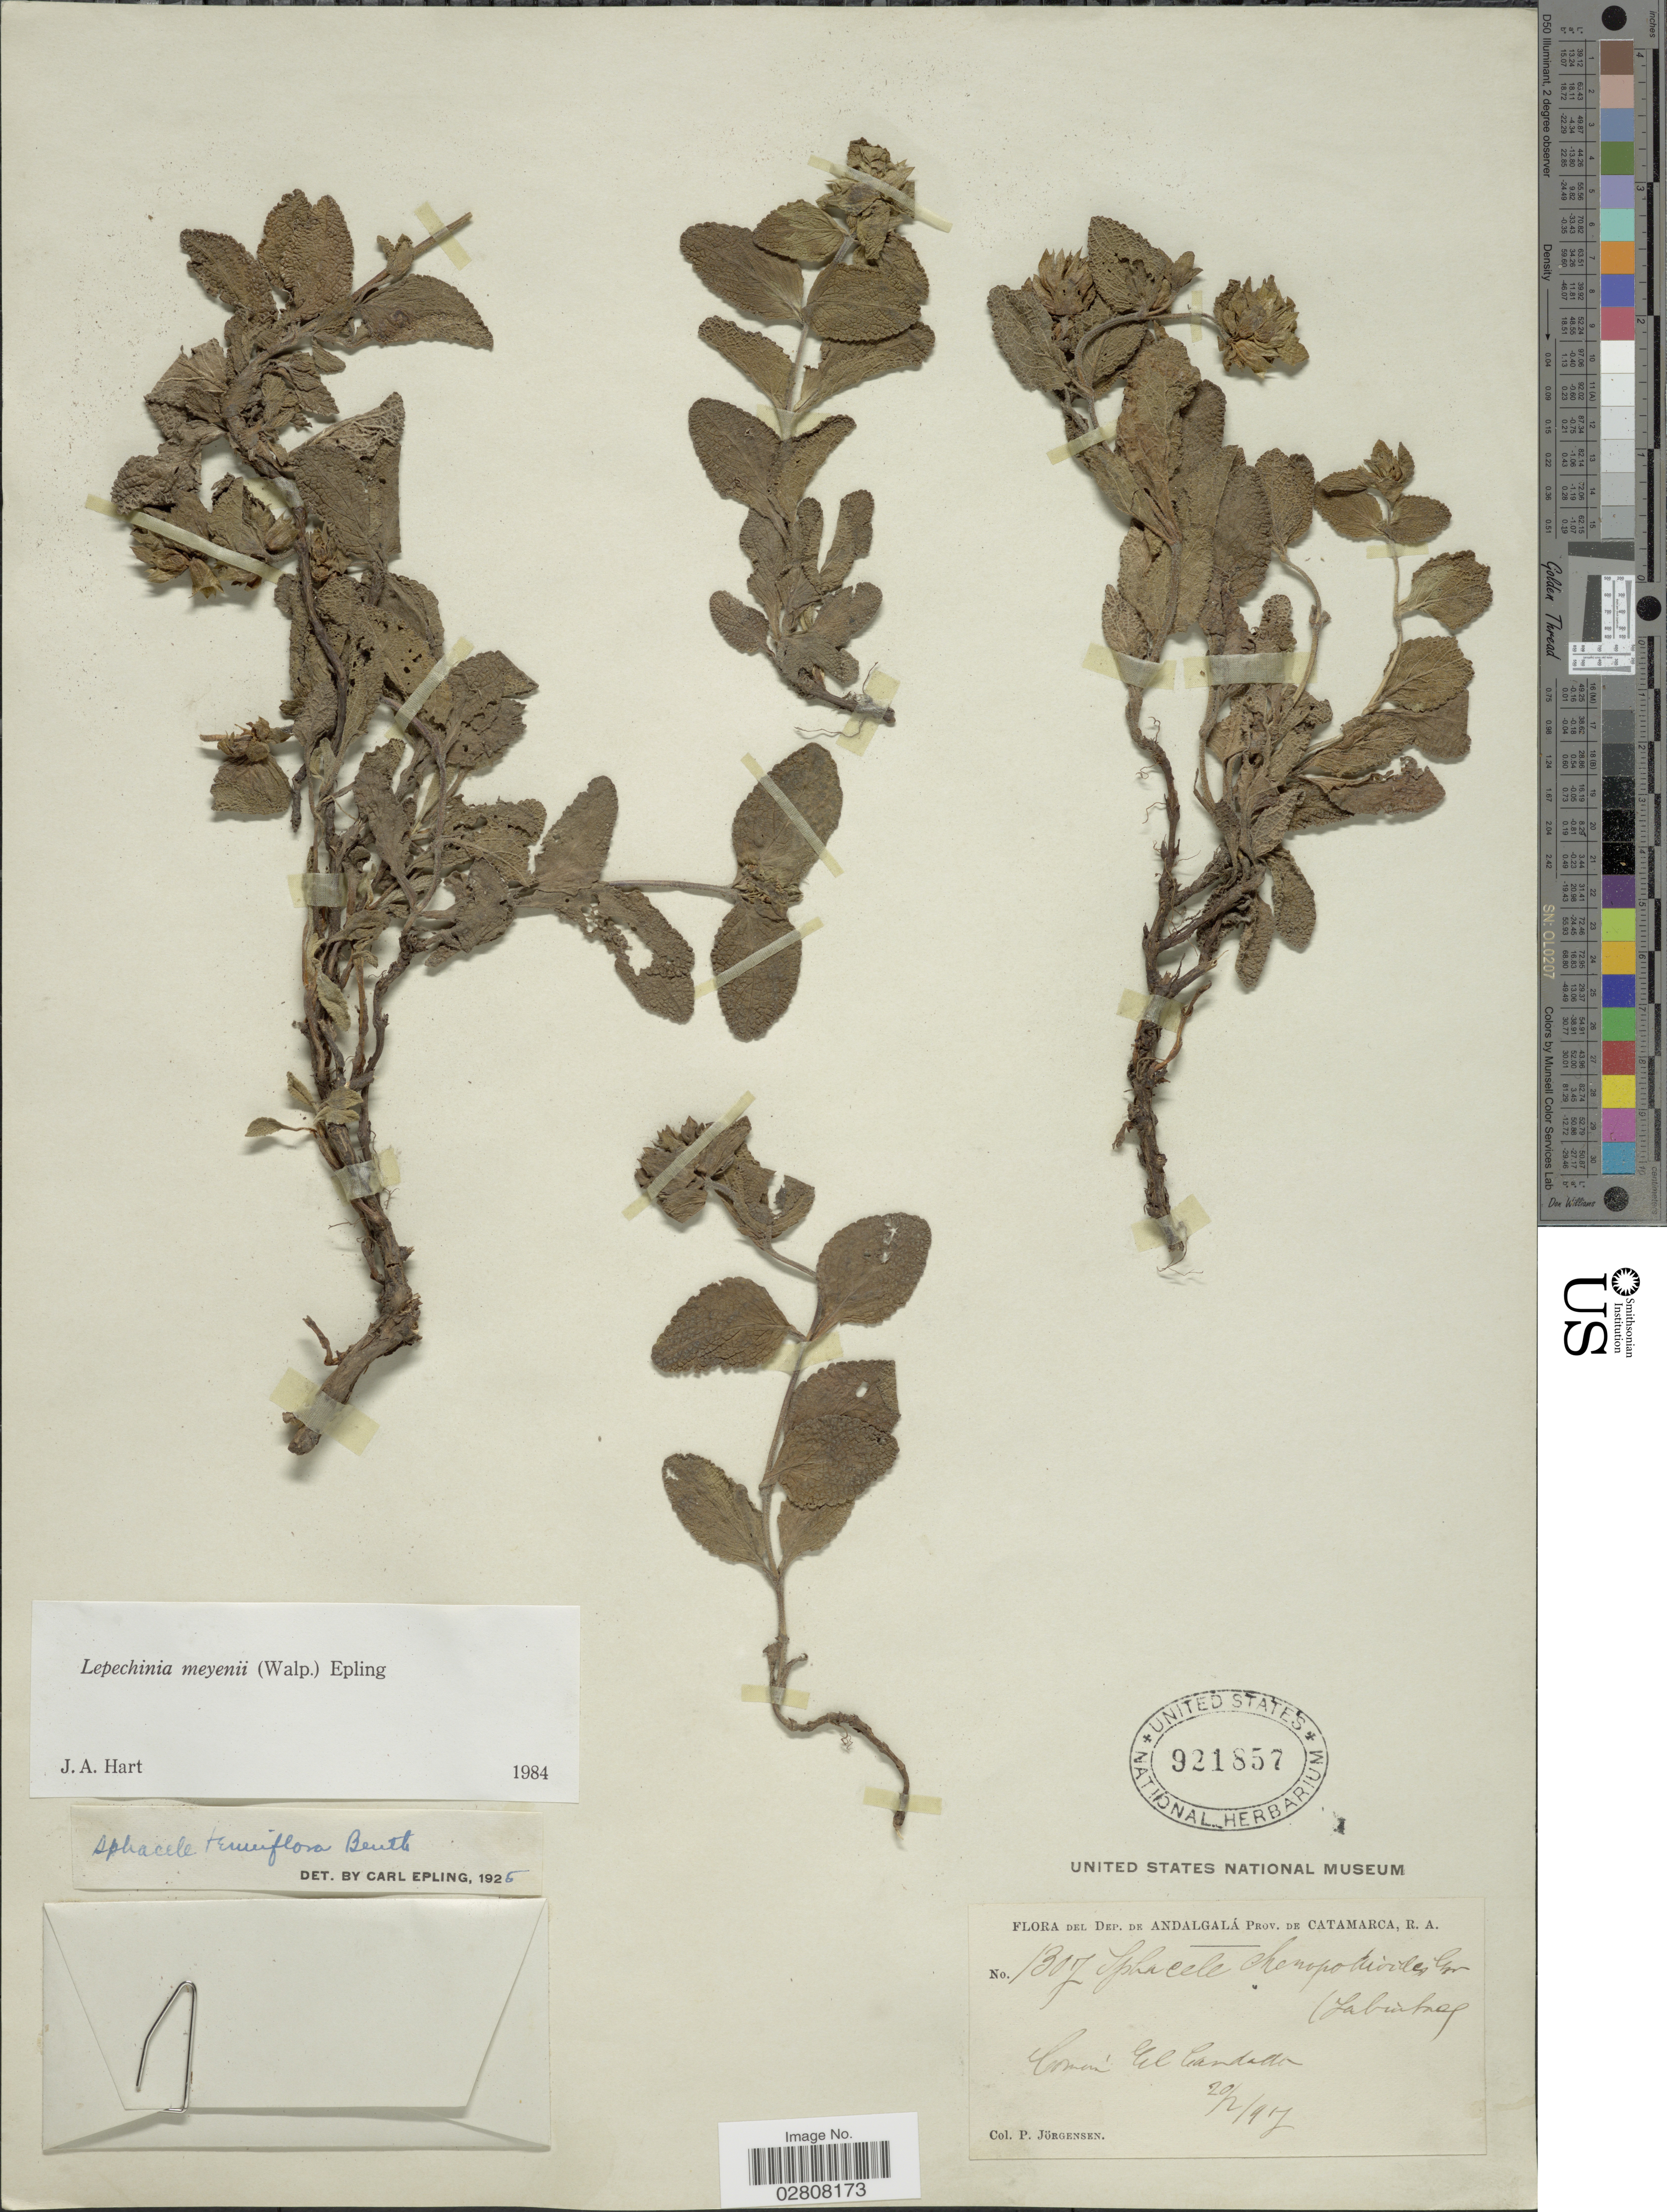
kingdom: Plantae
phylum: Tracheophyta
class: Magnoliopsida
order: Lamiales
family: Lamiaceae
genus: Lepechinia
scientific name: Lepechinia meyenii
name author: (Walp.) Epling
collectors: P. Jörgensen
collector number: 1307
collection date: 1917-02-20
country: Argentina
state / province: Catamarca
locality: Dep. de Andalgalá Prov. de Catamarca, R.A. Común El Candalla.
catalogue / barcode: US 921857